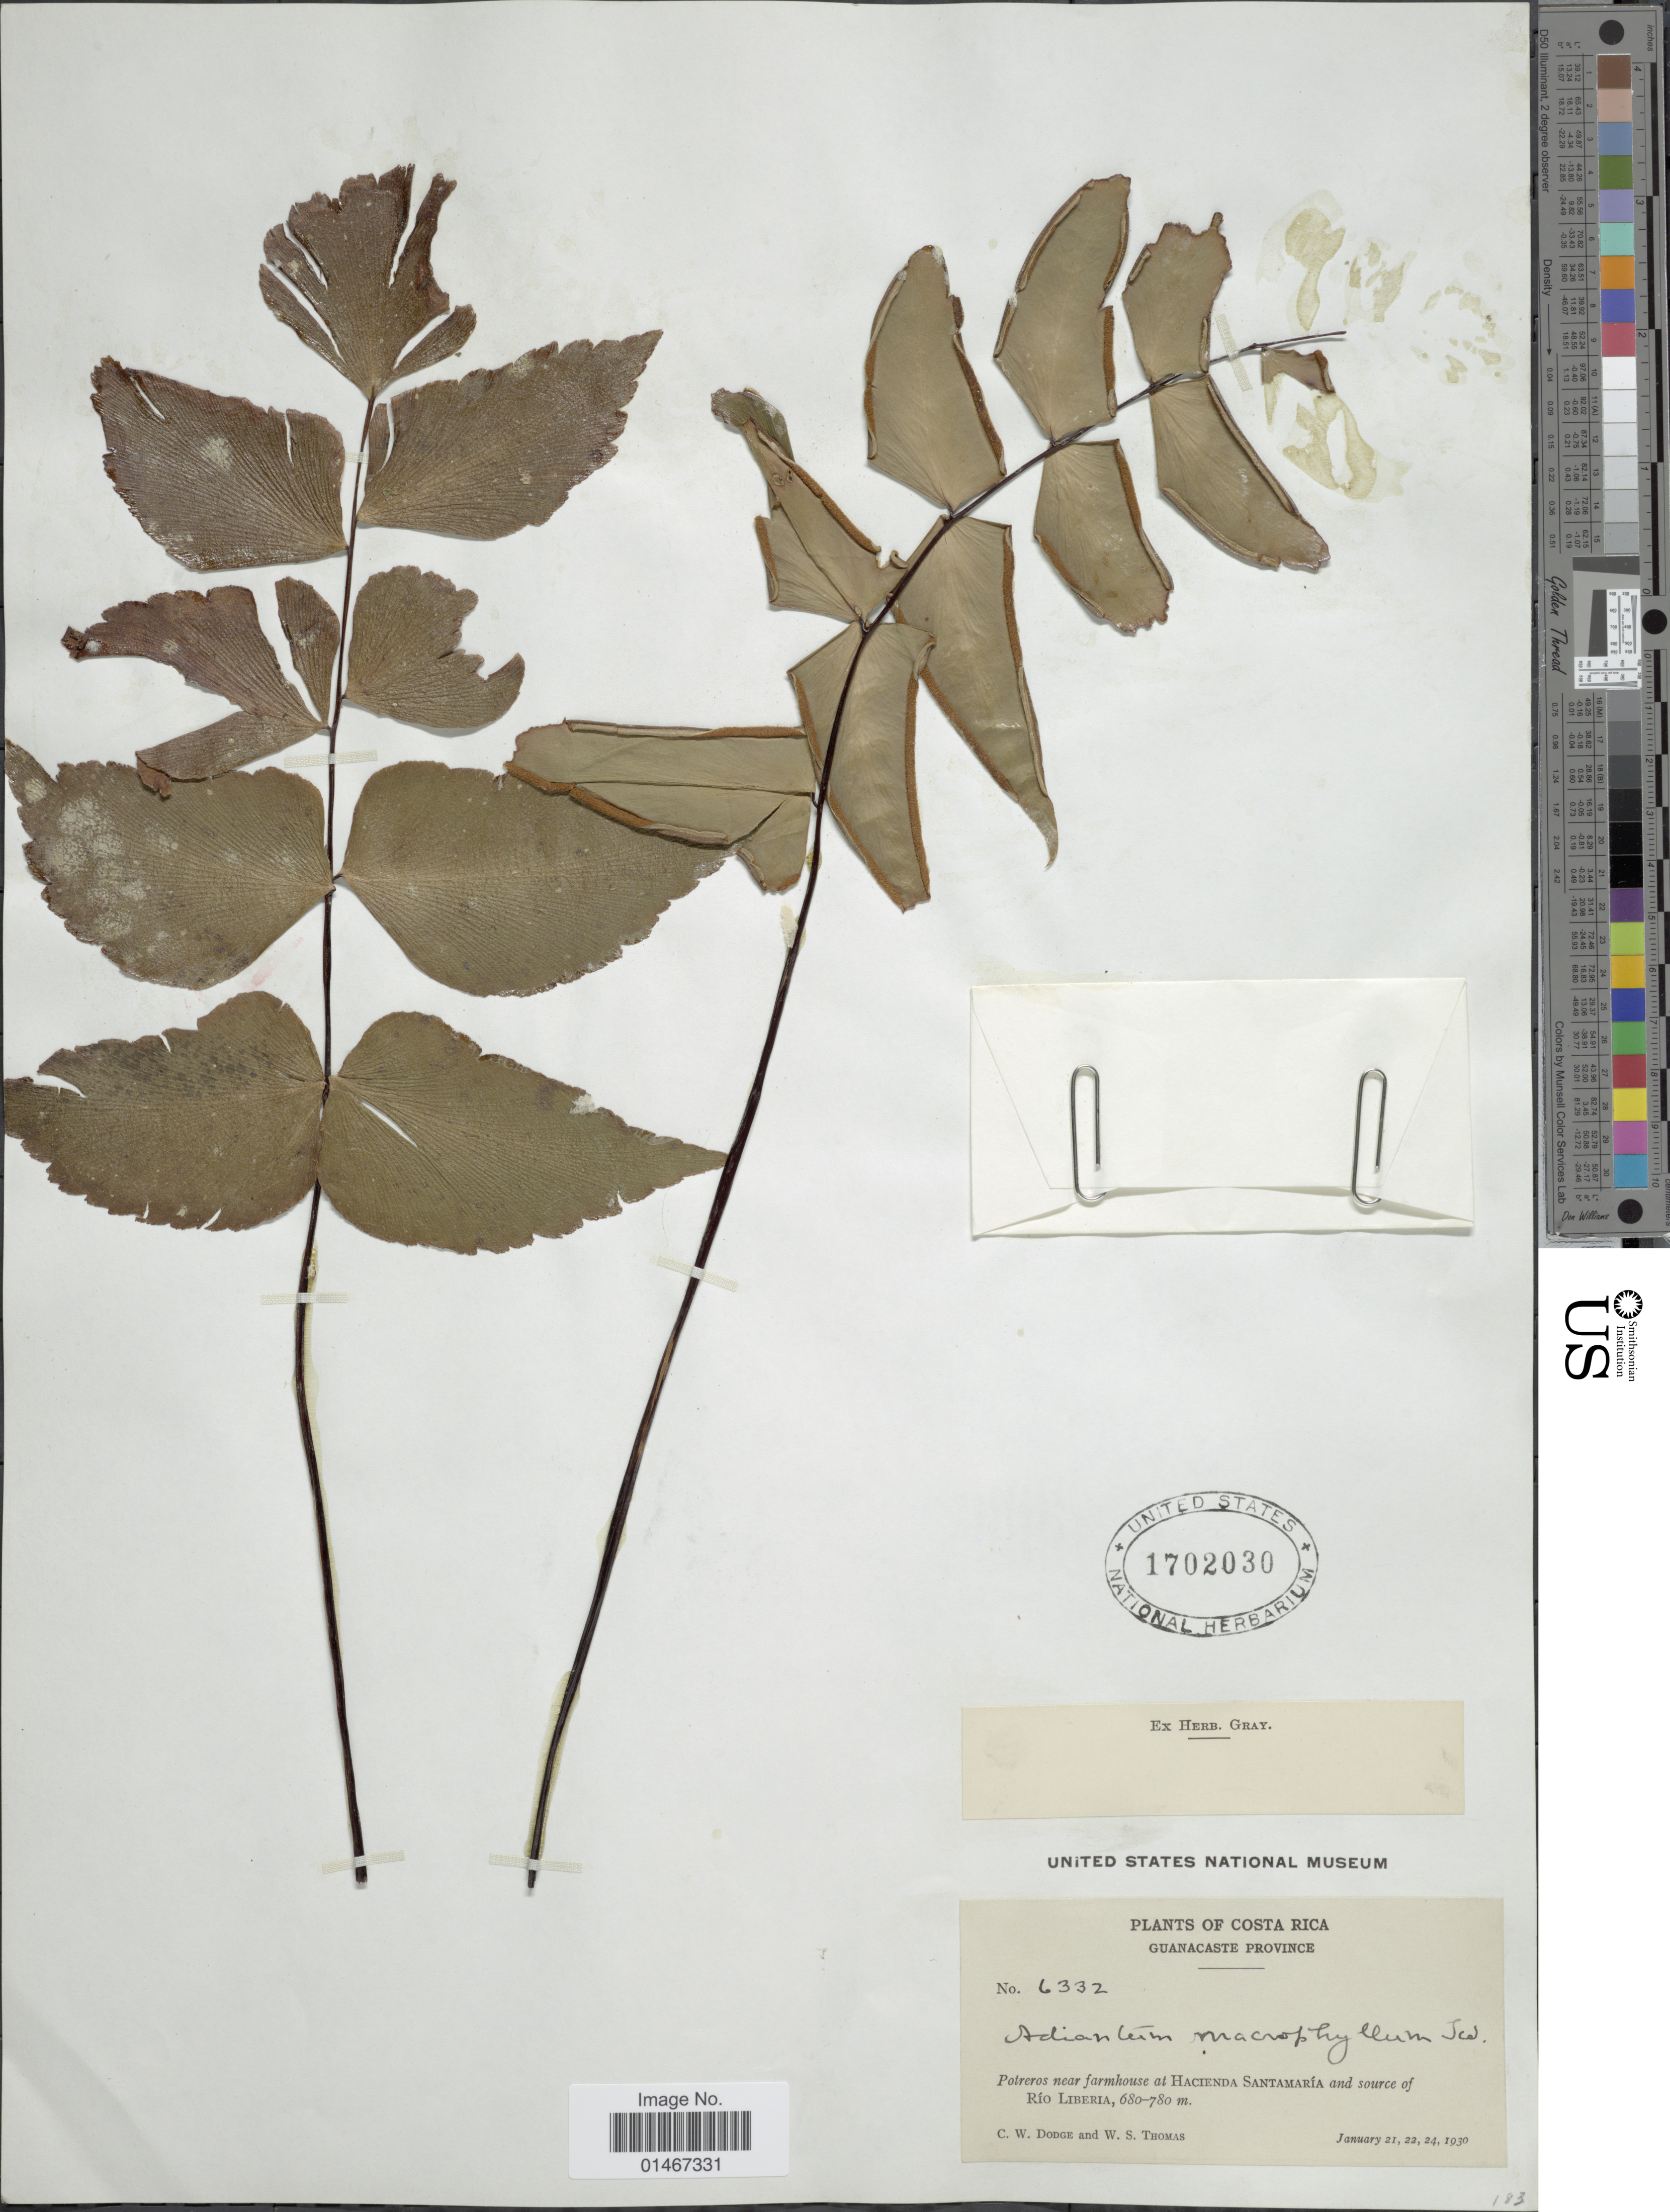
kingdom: Plantae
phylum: Tracheophyta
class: Polypodiopsida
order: Polypodiales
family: Pteridaceae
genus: Adiantum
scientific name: Adiantum macrophyllum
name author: Sw.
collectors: C. Dodge & W. S. Thomas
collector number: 6332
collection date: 1930-01-21/1930-01-24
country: Costa Rica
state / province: Guanacaste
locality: Guanacaste Province. Potrros near farmhouse at Hacienda Santamaria and source of Rio Liberia.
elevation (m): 680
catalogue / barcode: US 1702030